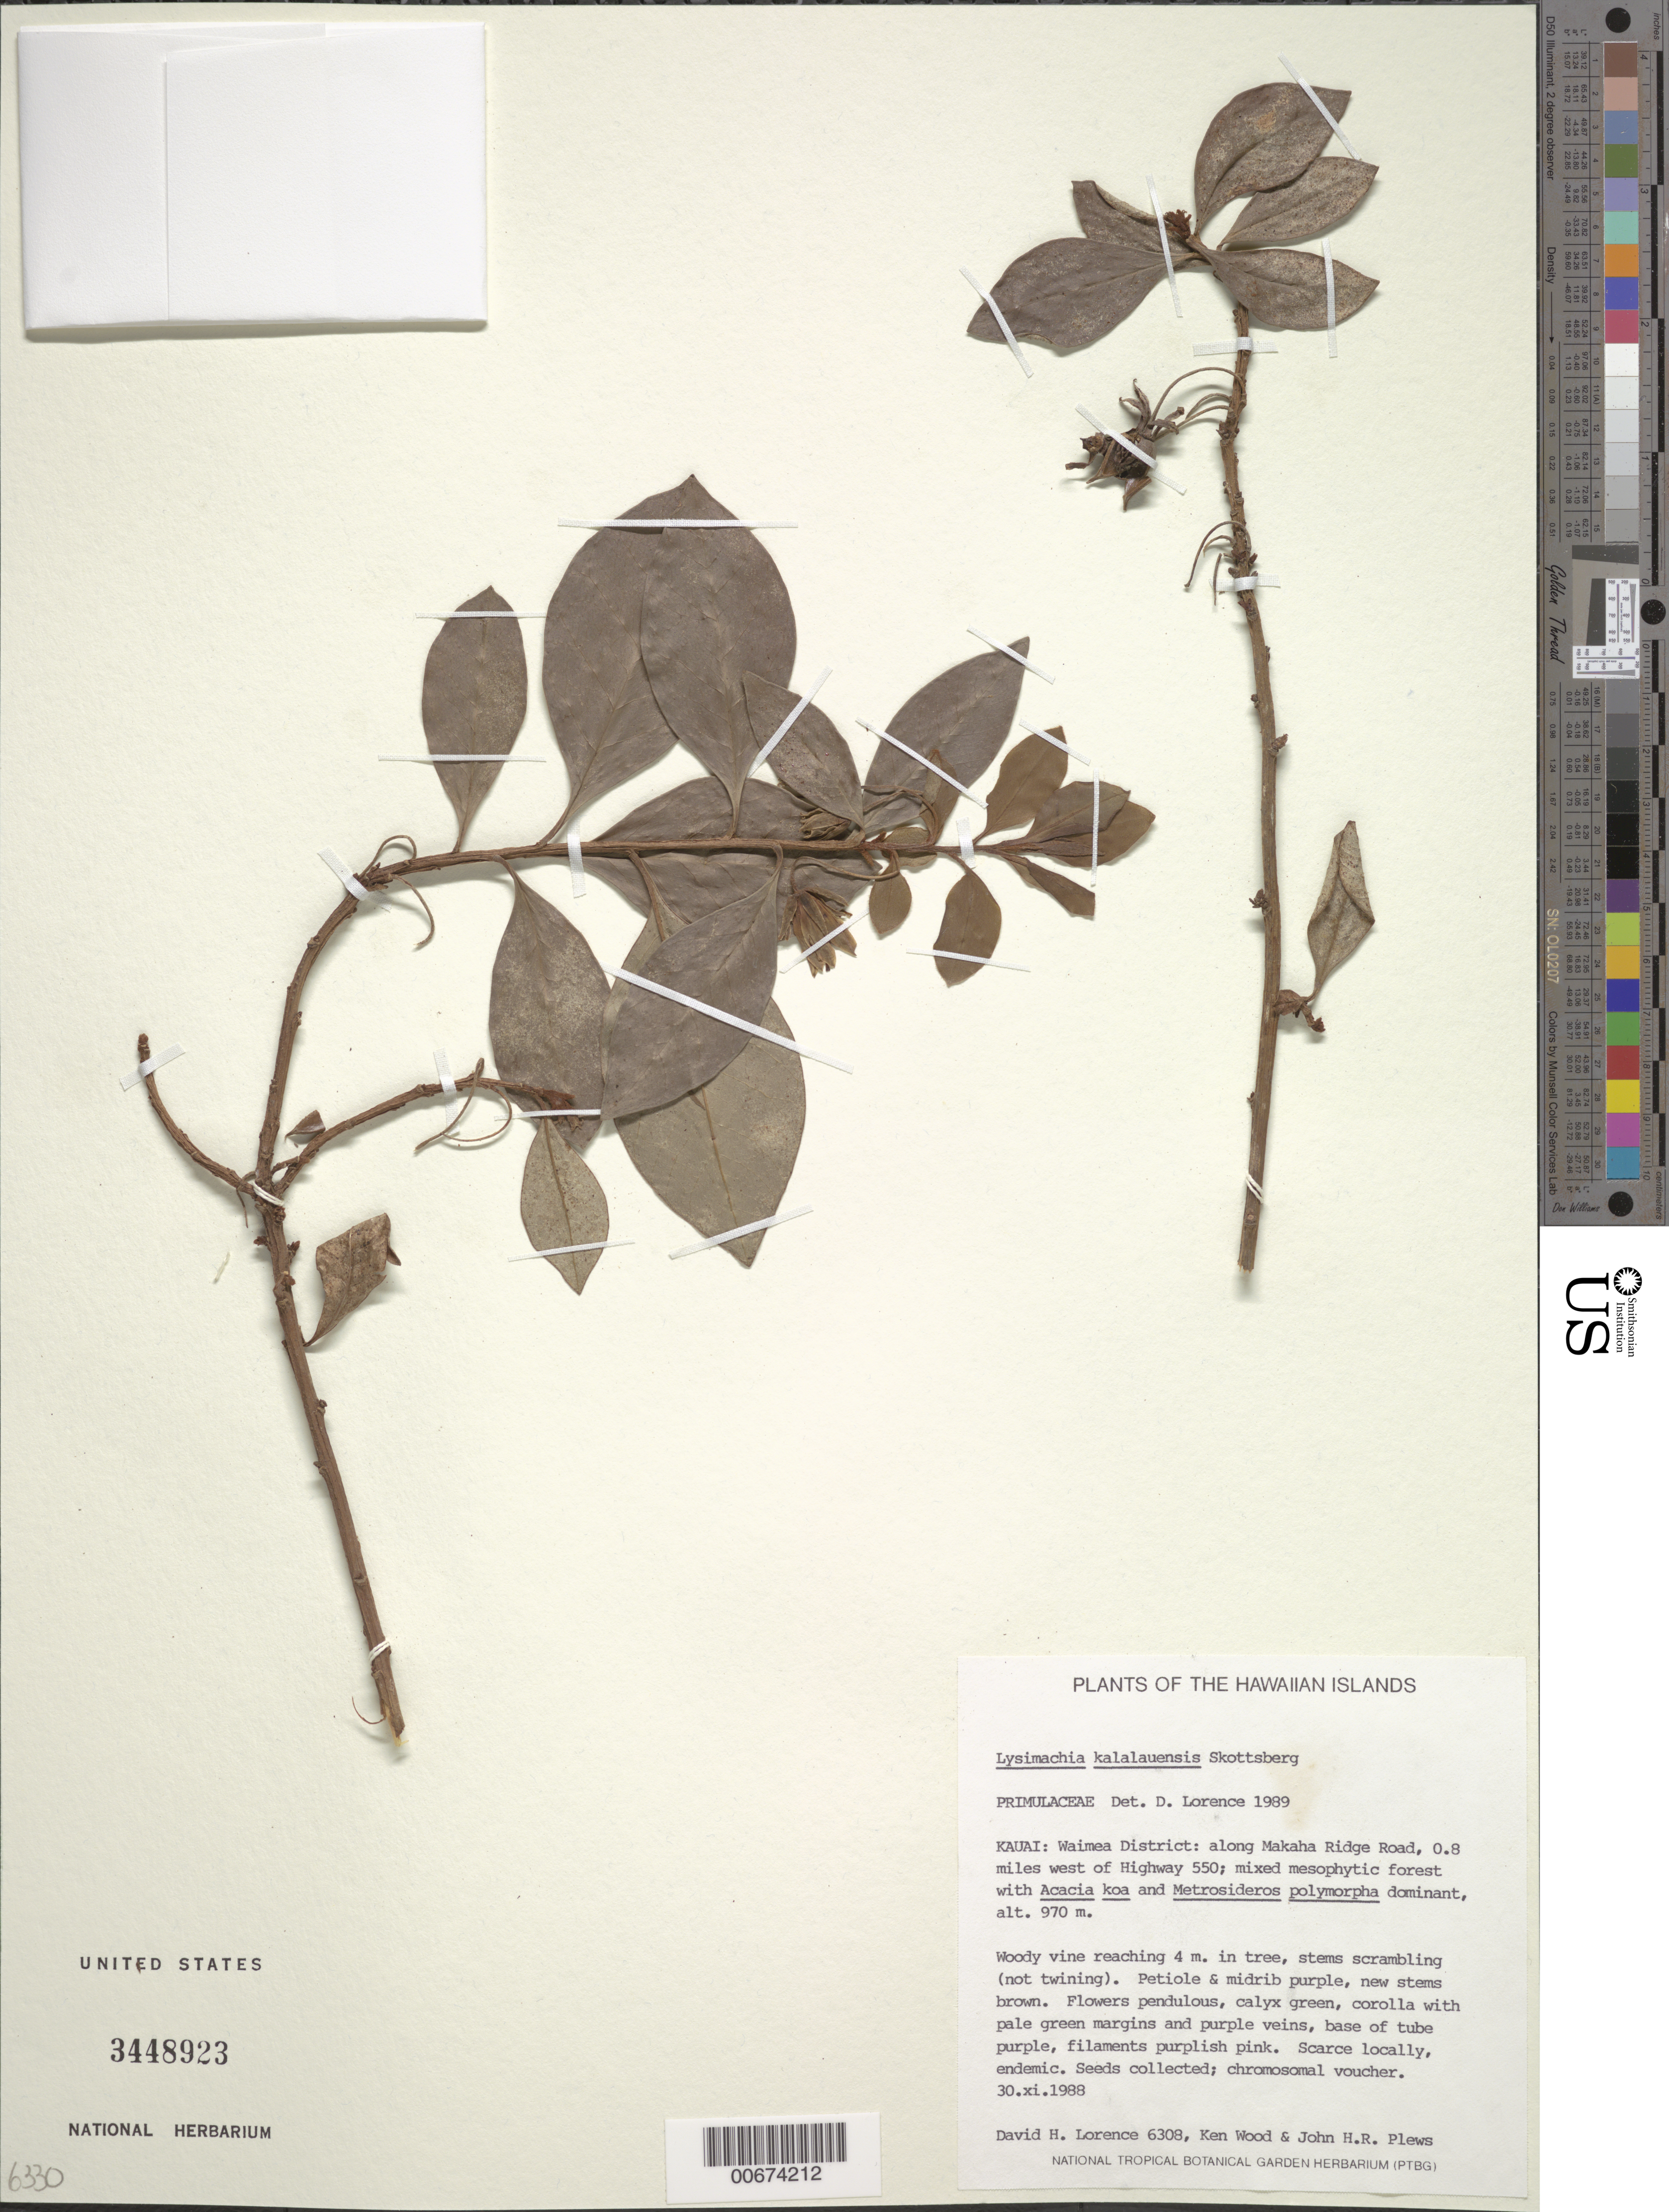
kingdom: Plantae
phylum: Tracheophyta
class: Magnoliopsida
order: Ericales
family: Primulaceae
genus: Lysimachia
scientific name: Lysimachia kalalauensis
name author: Skottsb.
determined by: Lorence, David H., (PTBG), National Tropical Botanical Garden (UNITED STATES)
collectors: D. Lorence, K. Wood & J. Plews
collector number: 6308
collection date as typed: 30 Nov 1988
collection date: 1988-11-30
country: United States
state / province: Hawaii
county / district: Kauai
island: Kaua'i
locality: Waimea District, Along Makaha Ridge Road, .8 miles west of Hwy 550.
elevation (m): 970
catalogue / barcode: US 3448923